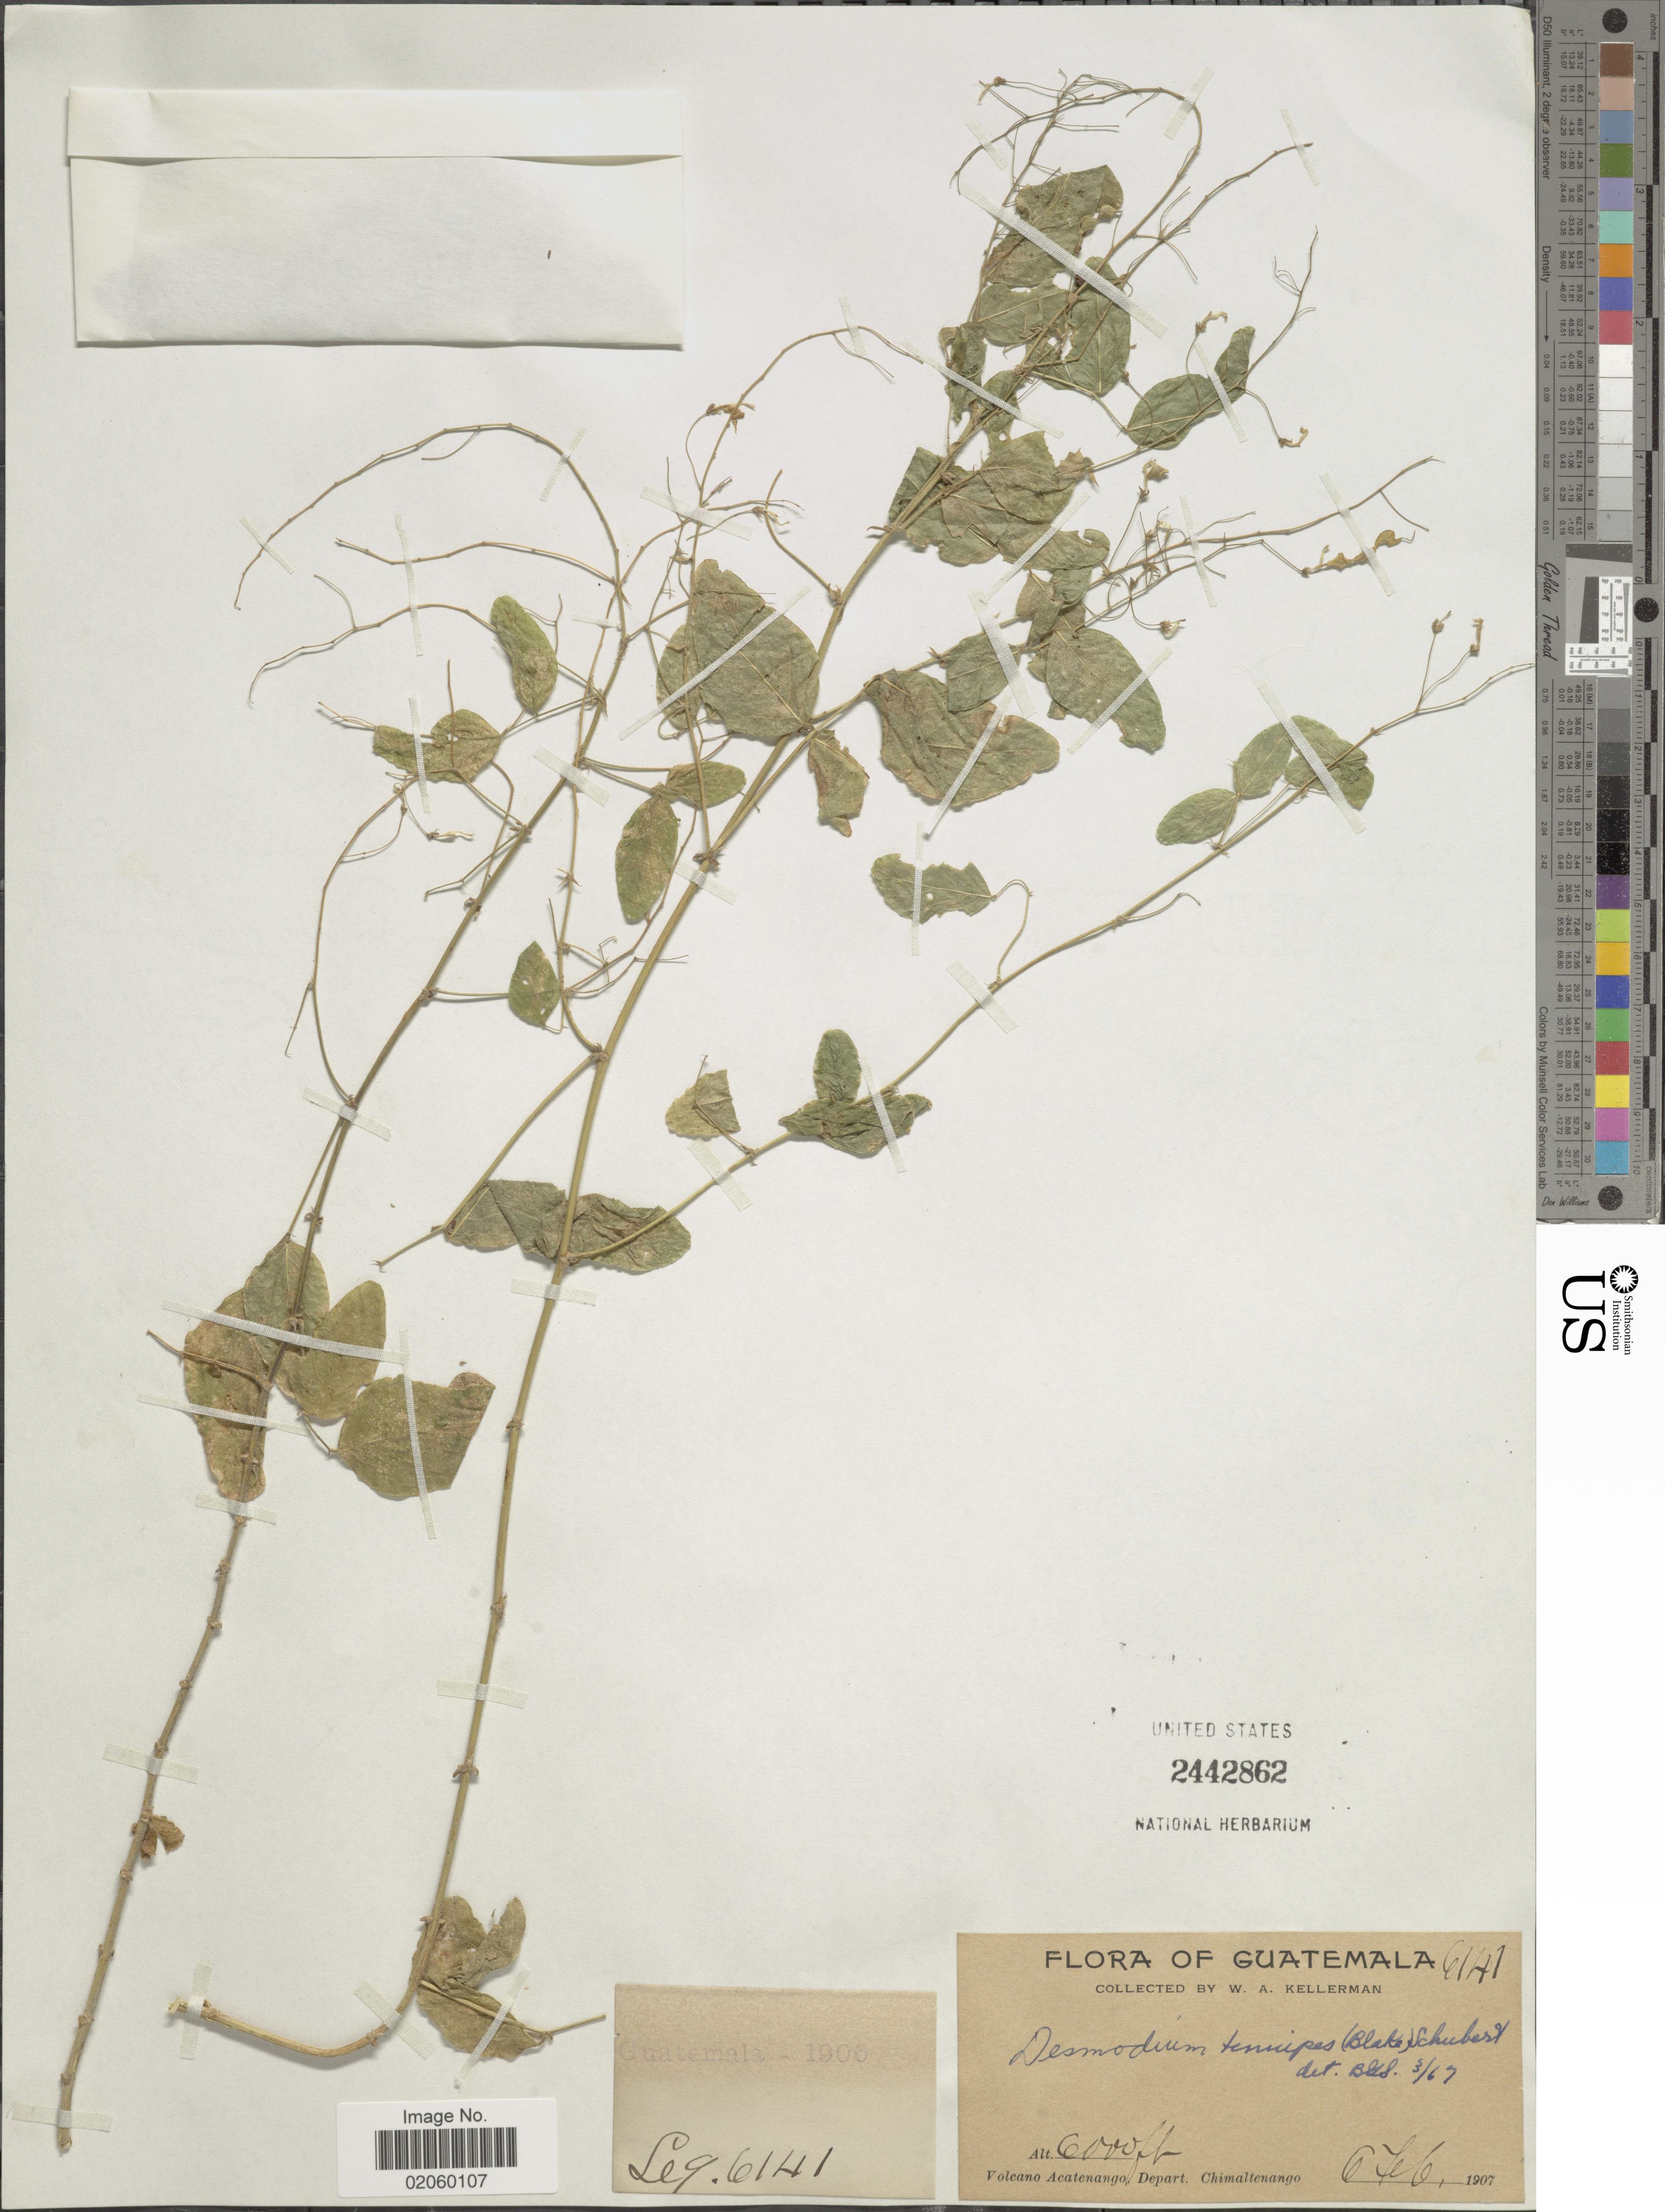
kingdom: Plantae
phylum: Tracheophyta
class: Magnoliopsida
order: Fabales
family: Fabaceae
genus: Desmodium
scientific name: Desmodium tenuipes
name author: (S.F. Blake) B.G. Schub.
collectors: W. Kellerman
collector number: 6141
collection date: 1907-02-06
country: Guatemala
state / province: Chimaltenango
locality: Volcano Acatenango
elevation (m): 1829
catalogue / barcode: US 2442862